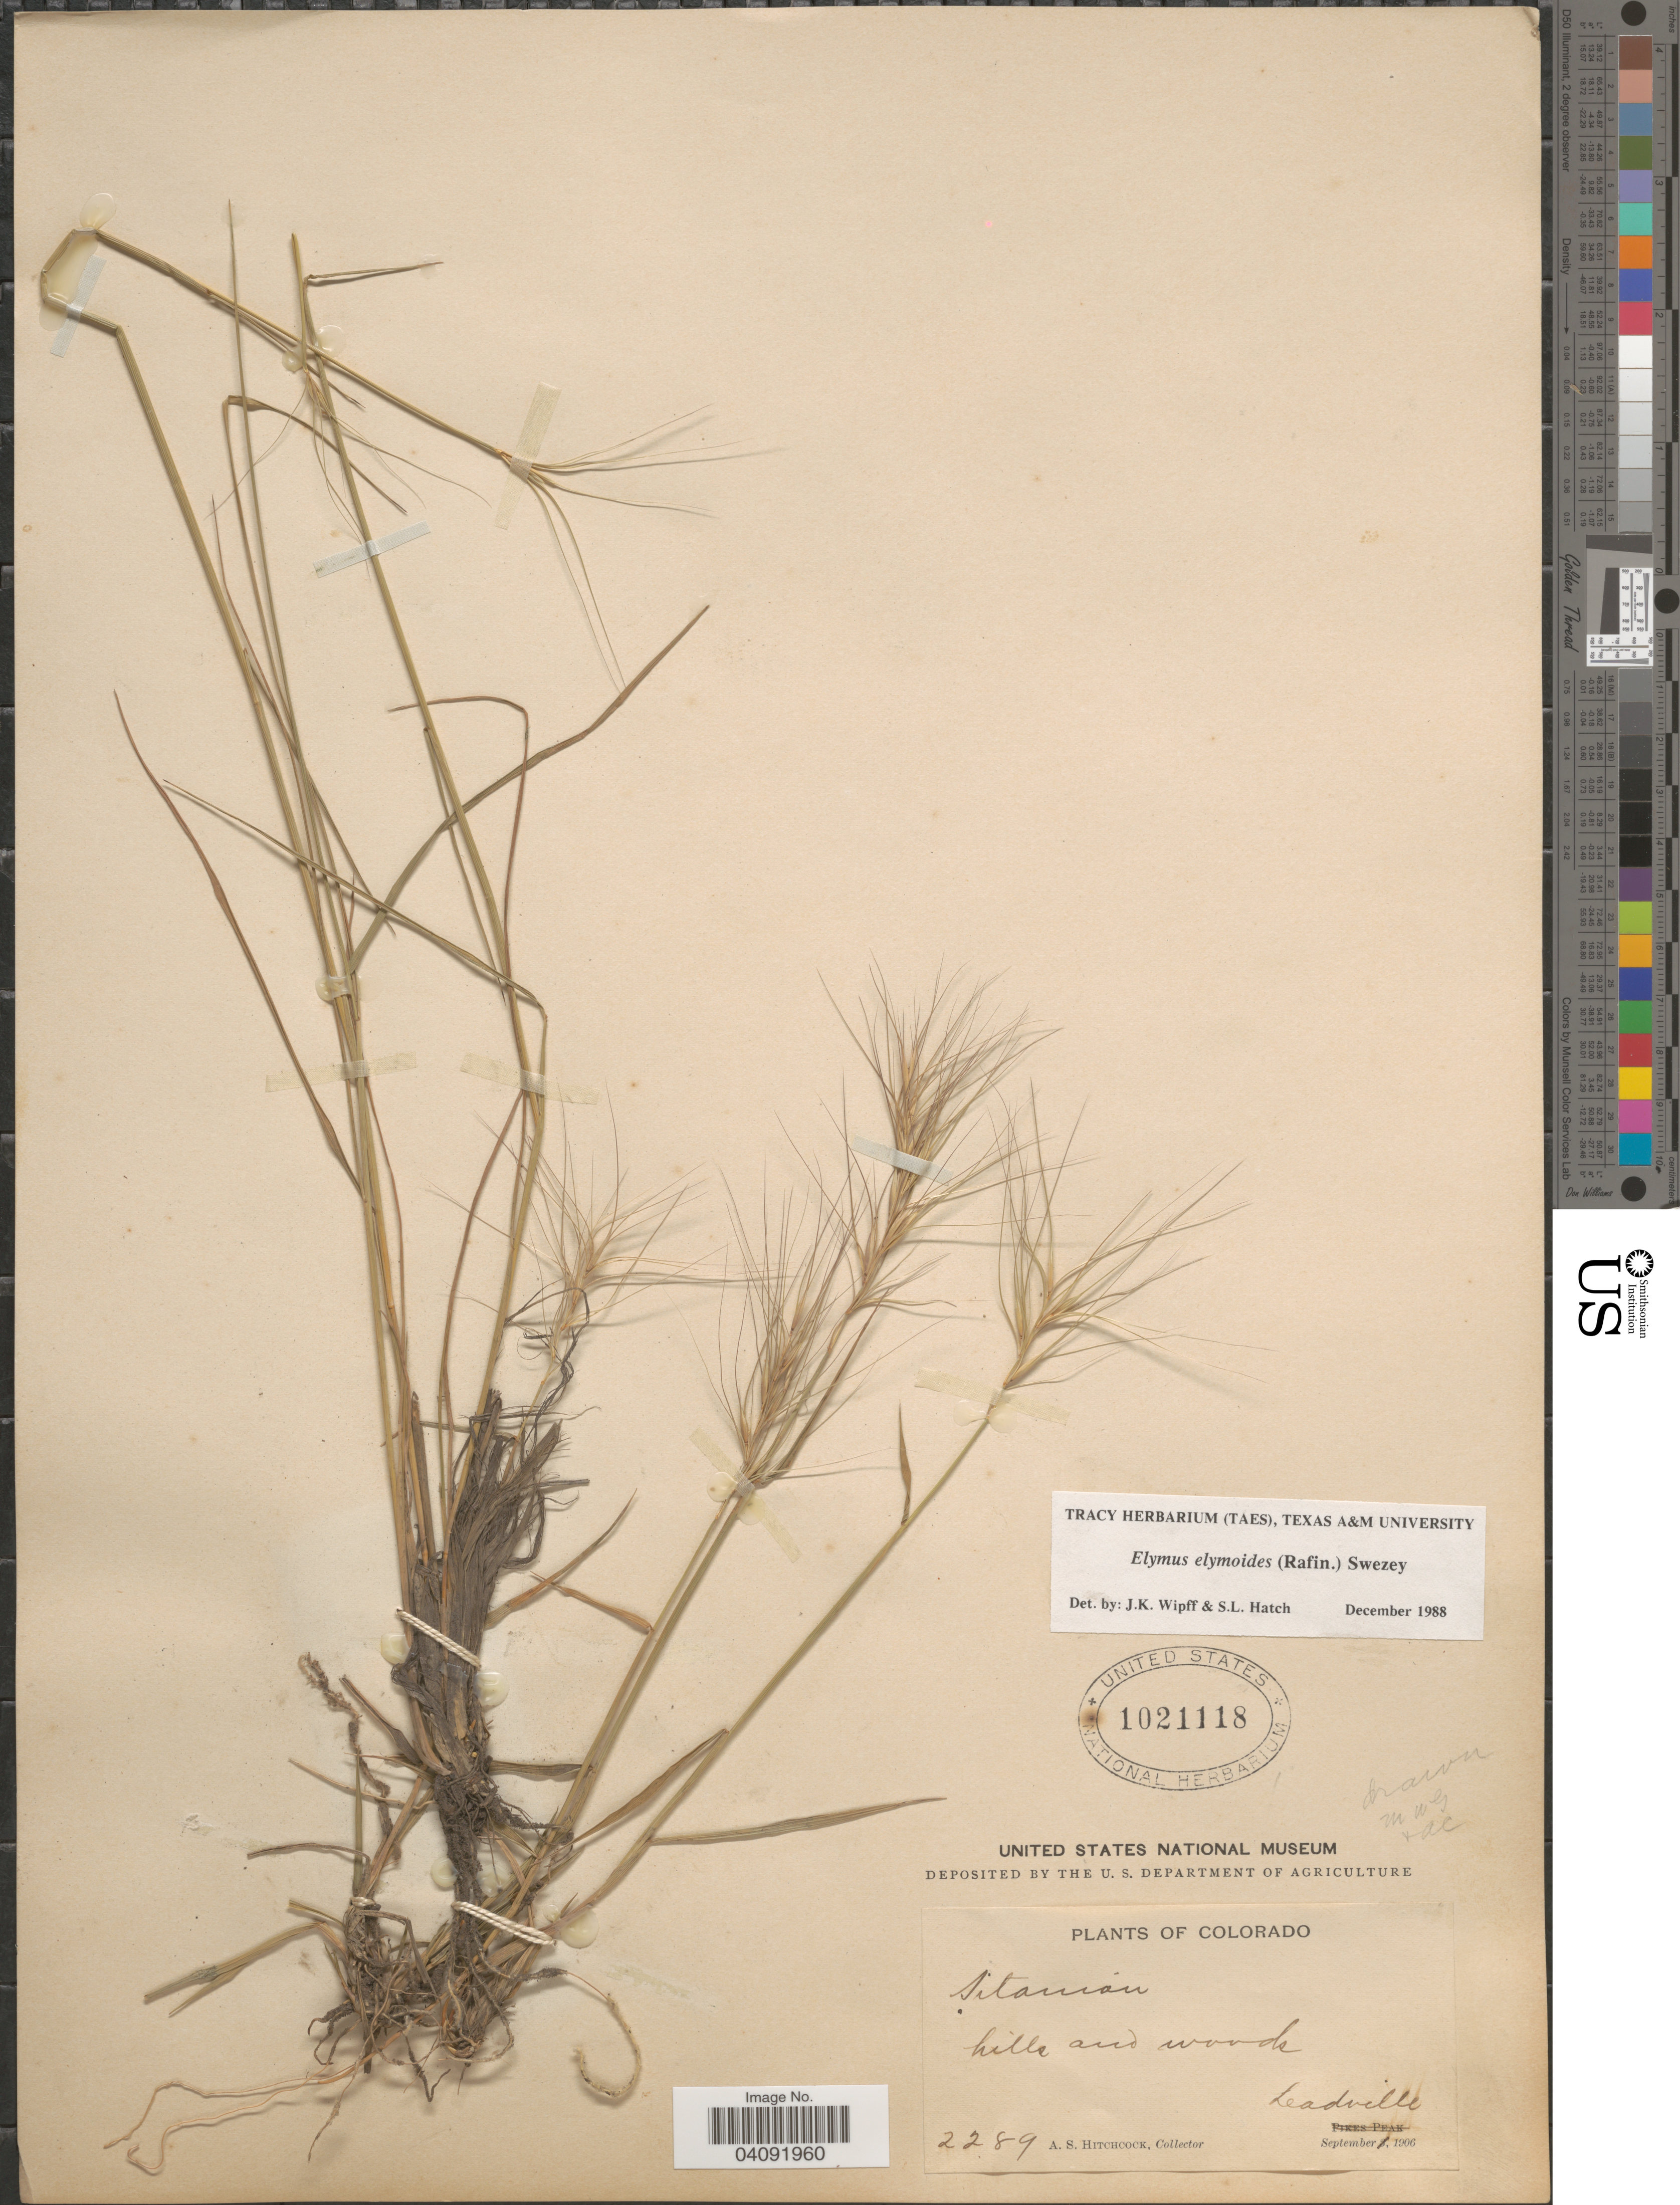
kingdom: Plantae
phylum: Tracheophyta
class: Liliopsida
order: Poales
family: Poaceae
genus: Elymus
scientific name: Elymus elymoides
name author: (Raf.) Swezey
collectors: A. S. Hitchcock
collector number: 2289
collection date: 1906-09-01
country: United States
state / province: Colorado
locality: Hills and woods. Leadville.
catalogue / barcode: US 1021118